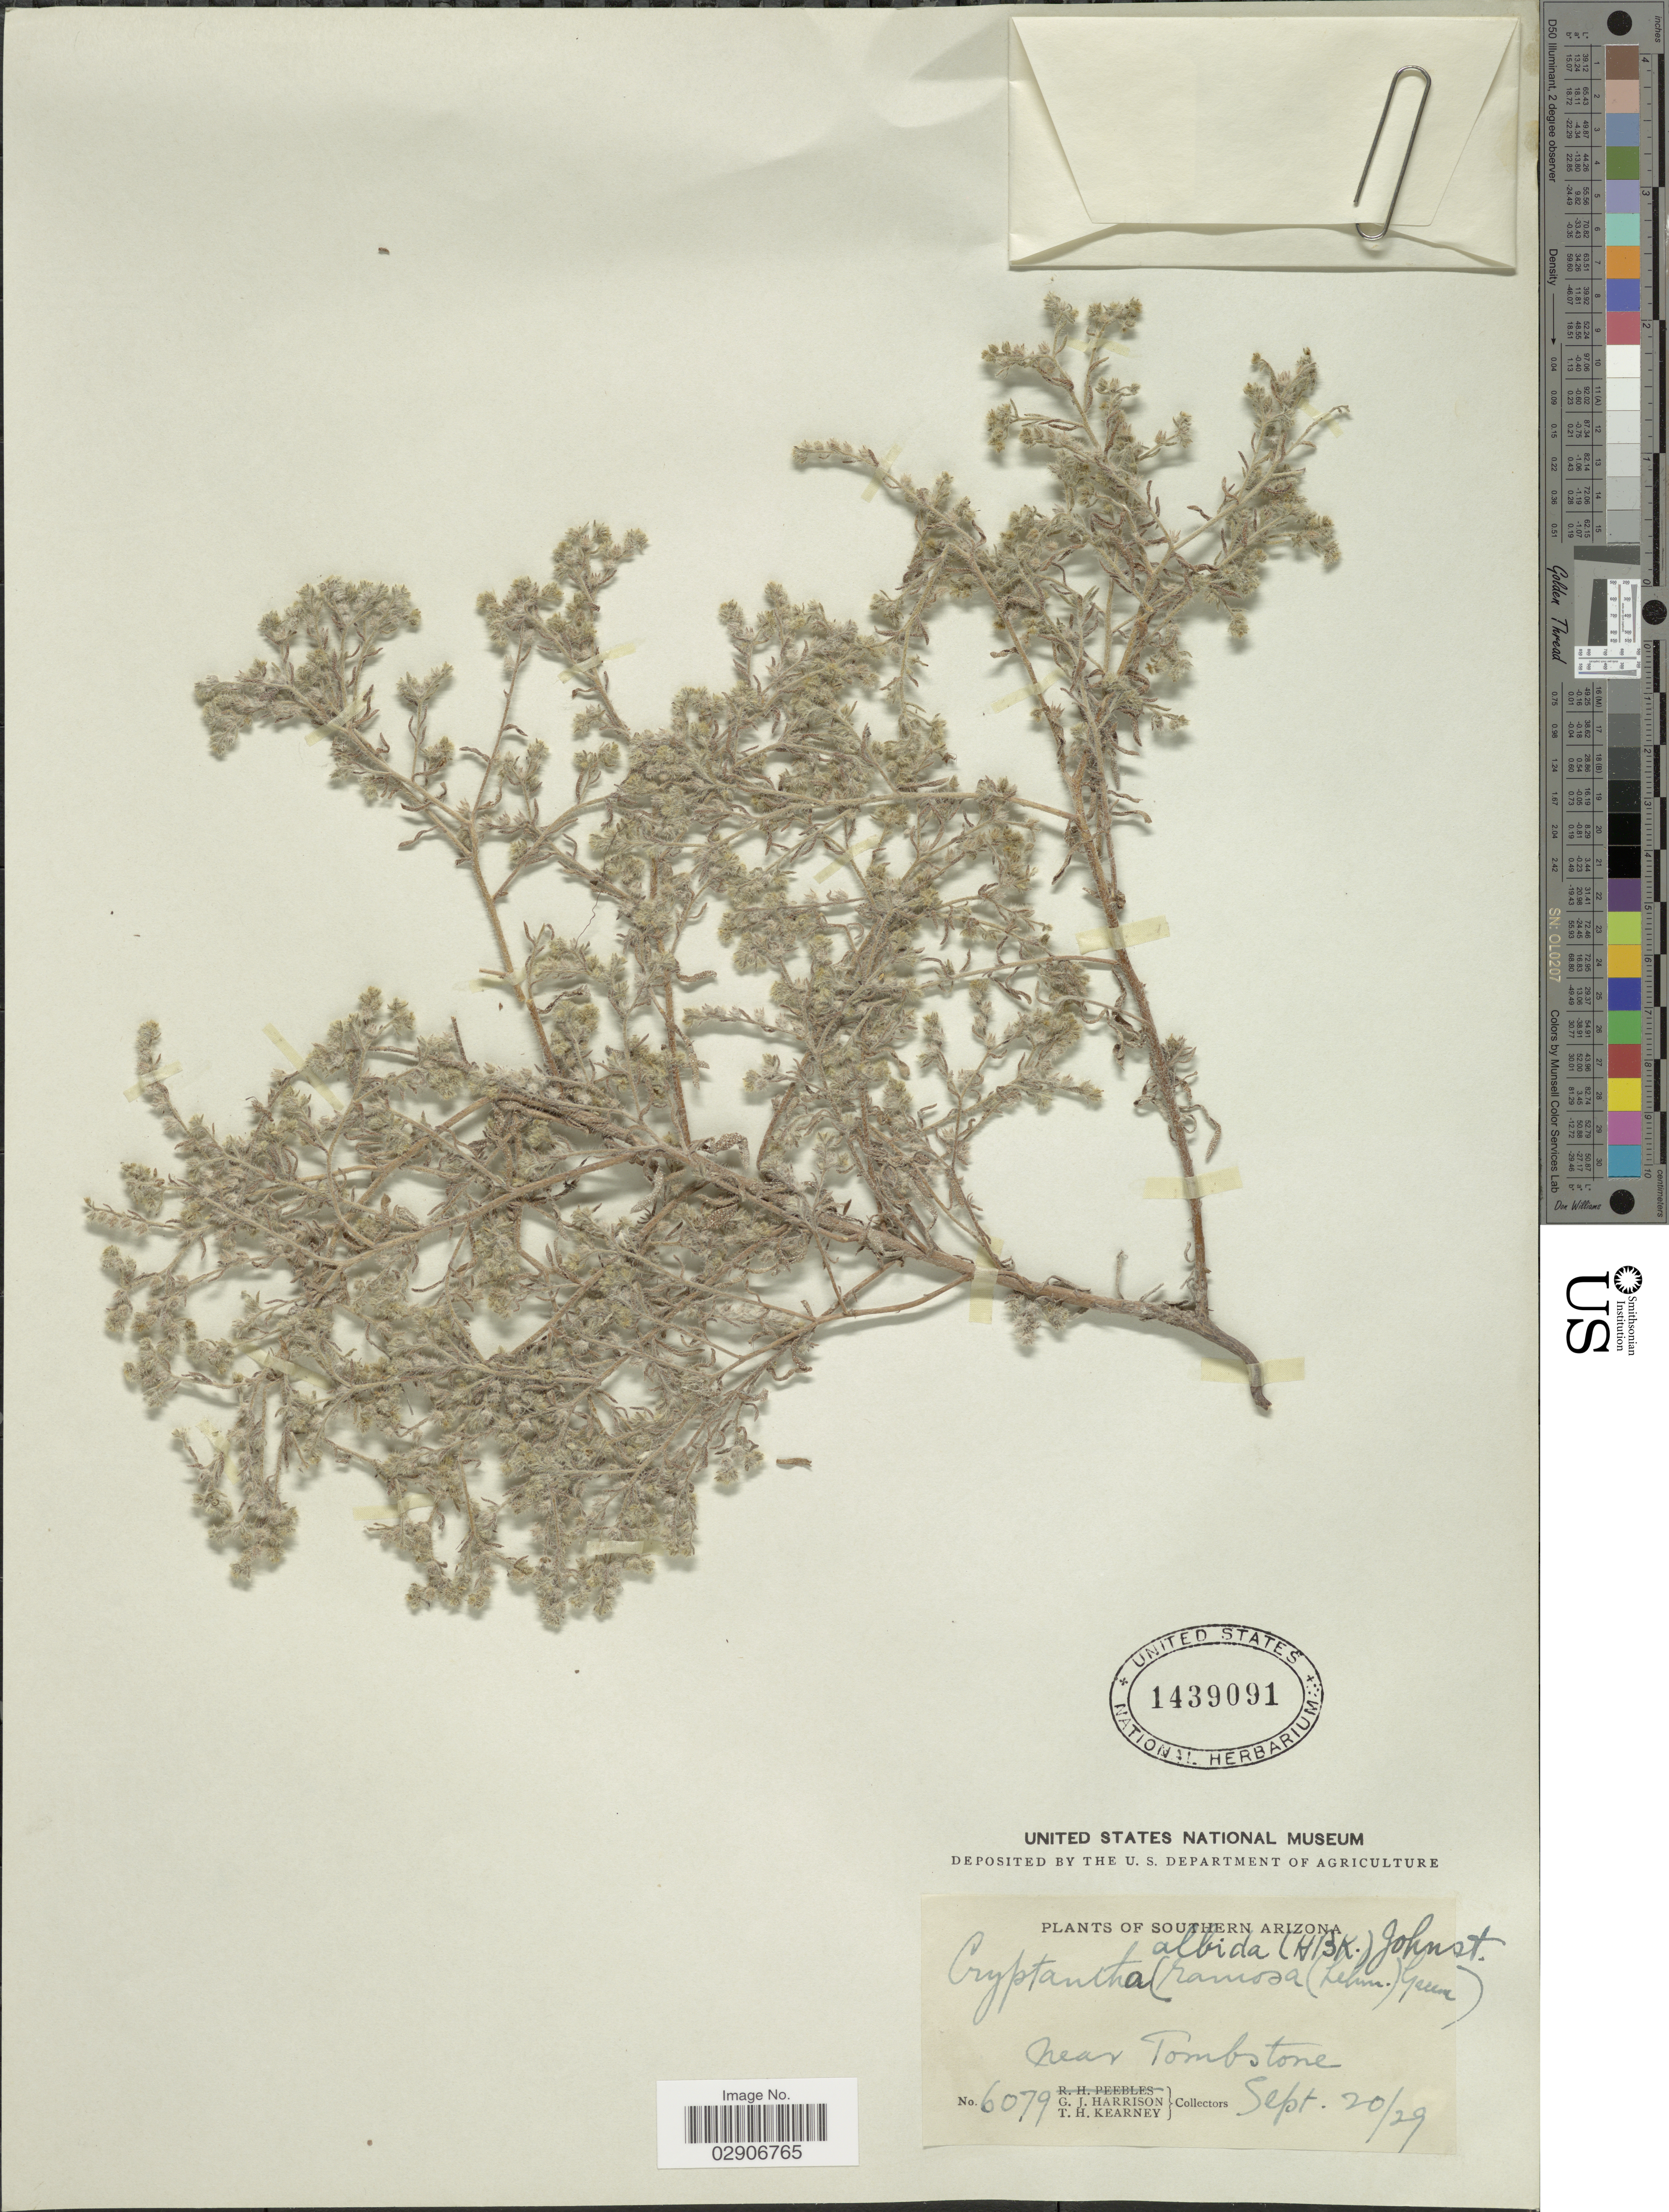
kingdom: Plantae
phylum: Tracheophyta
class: Magnoliopsida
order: Boraginales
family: Boraginaceae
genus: Cryptantha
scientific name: Cryptantha albida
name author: (Kunth) I.M. Johnst.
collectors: G. J. Harrison & T. H. Kearney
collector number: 6079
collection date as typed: Transcribed d/m/y: 20/9/29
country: United States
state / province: Arizona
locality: Southern Arizona. Near Tombstone.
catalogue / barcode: US 1439091